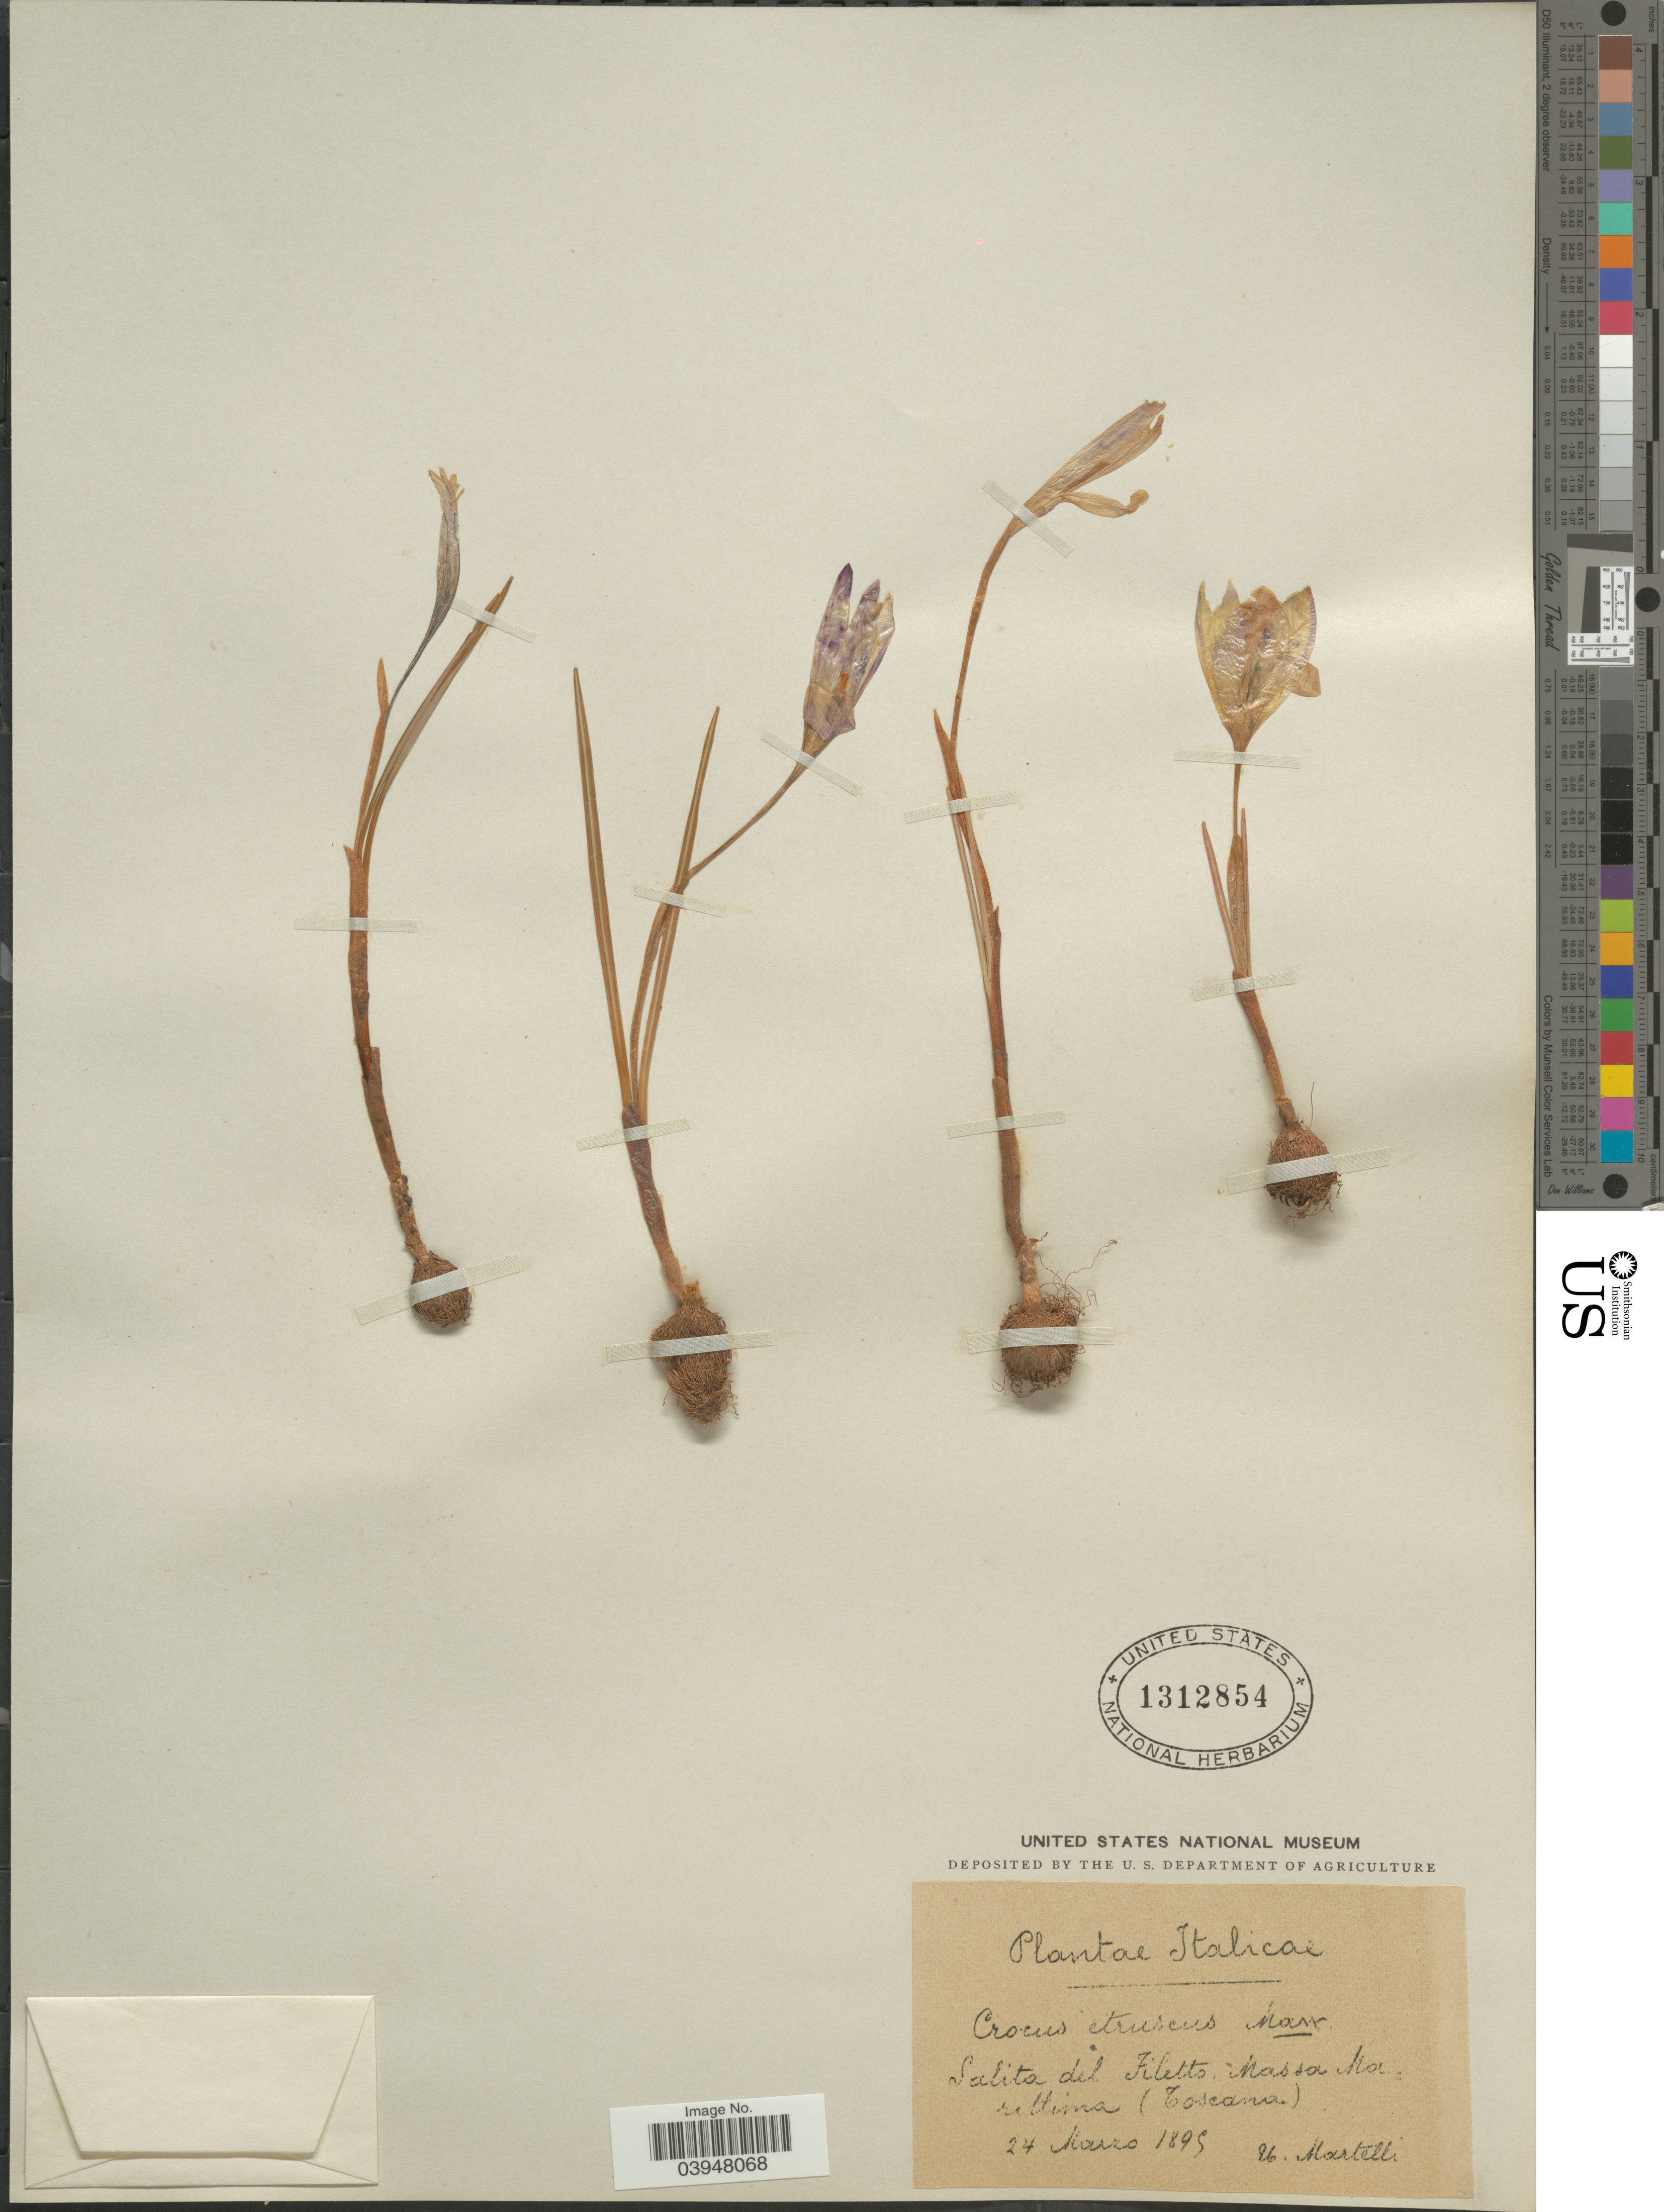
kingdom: Plantae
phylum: Tracheophyta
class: Liliopsida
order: Asparagales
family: Iridaceae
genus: Crocus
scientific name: Crocus etruscus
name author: Parl.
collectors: U. Martelli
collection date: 1895-03-24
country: Italy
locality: Salita del Filetts. Massa Ma rittima (Coscana).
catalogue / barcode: US 1312854